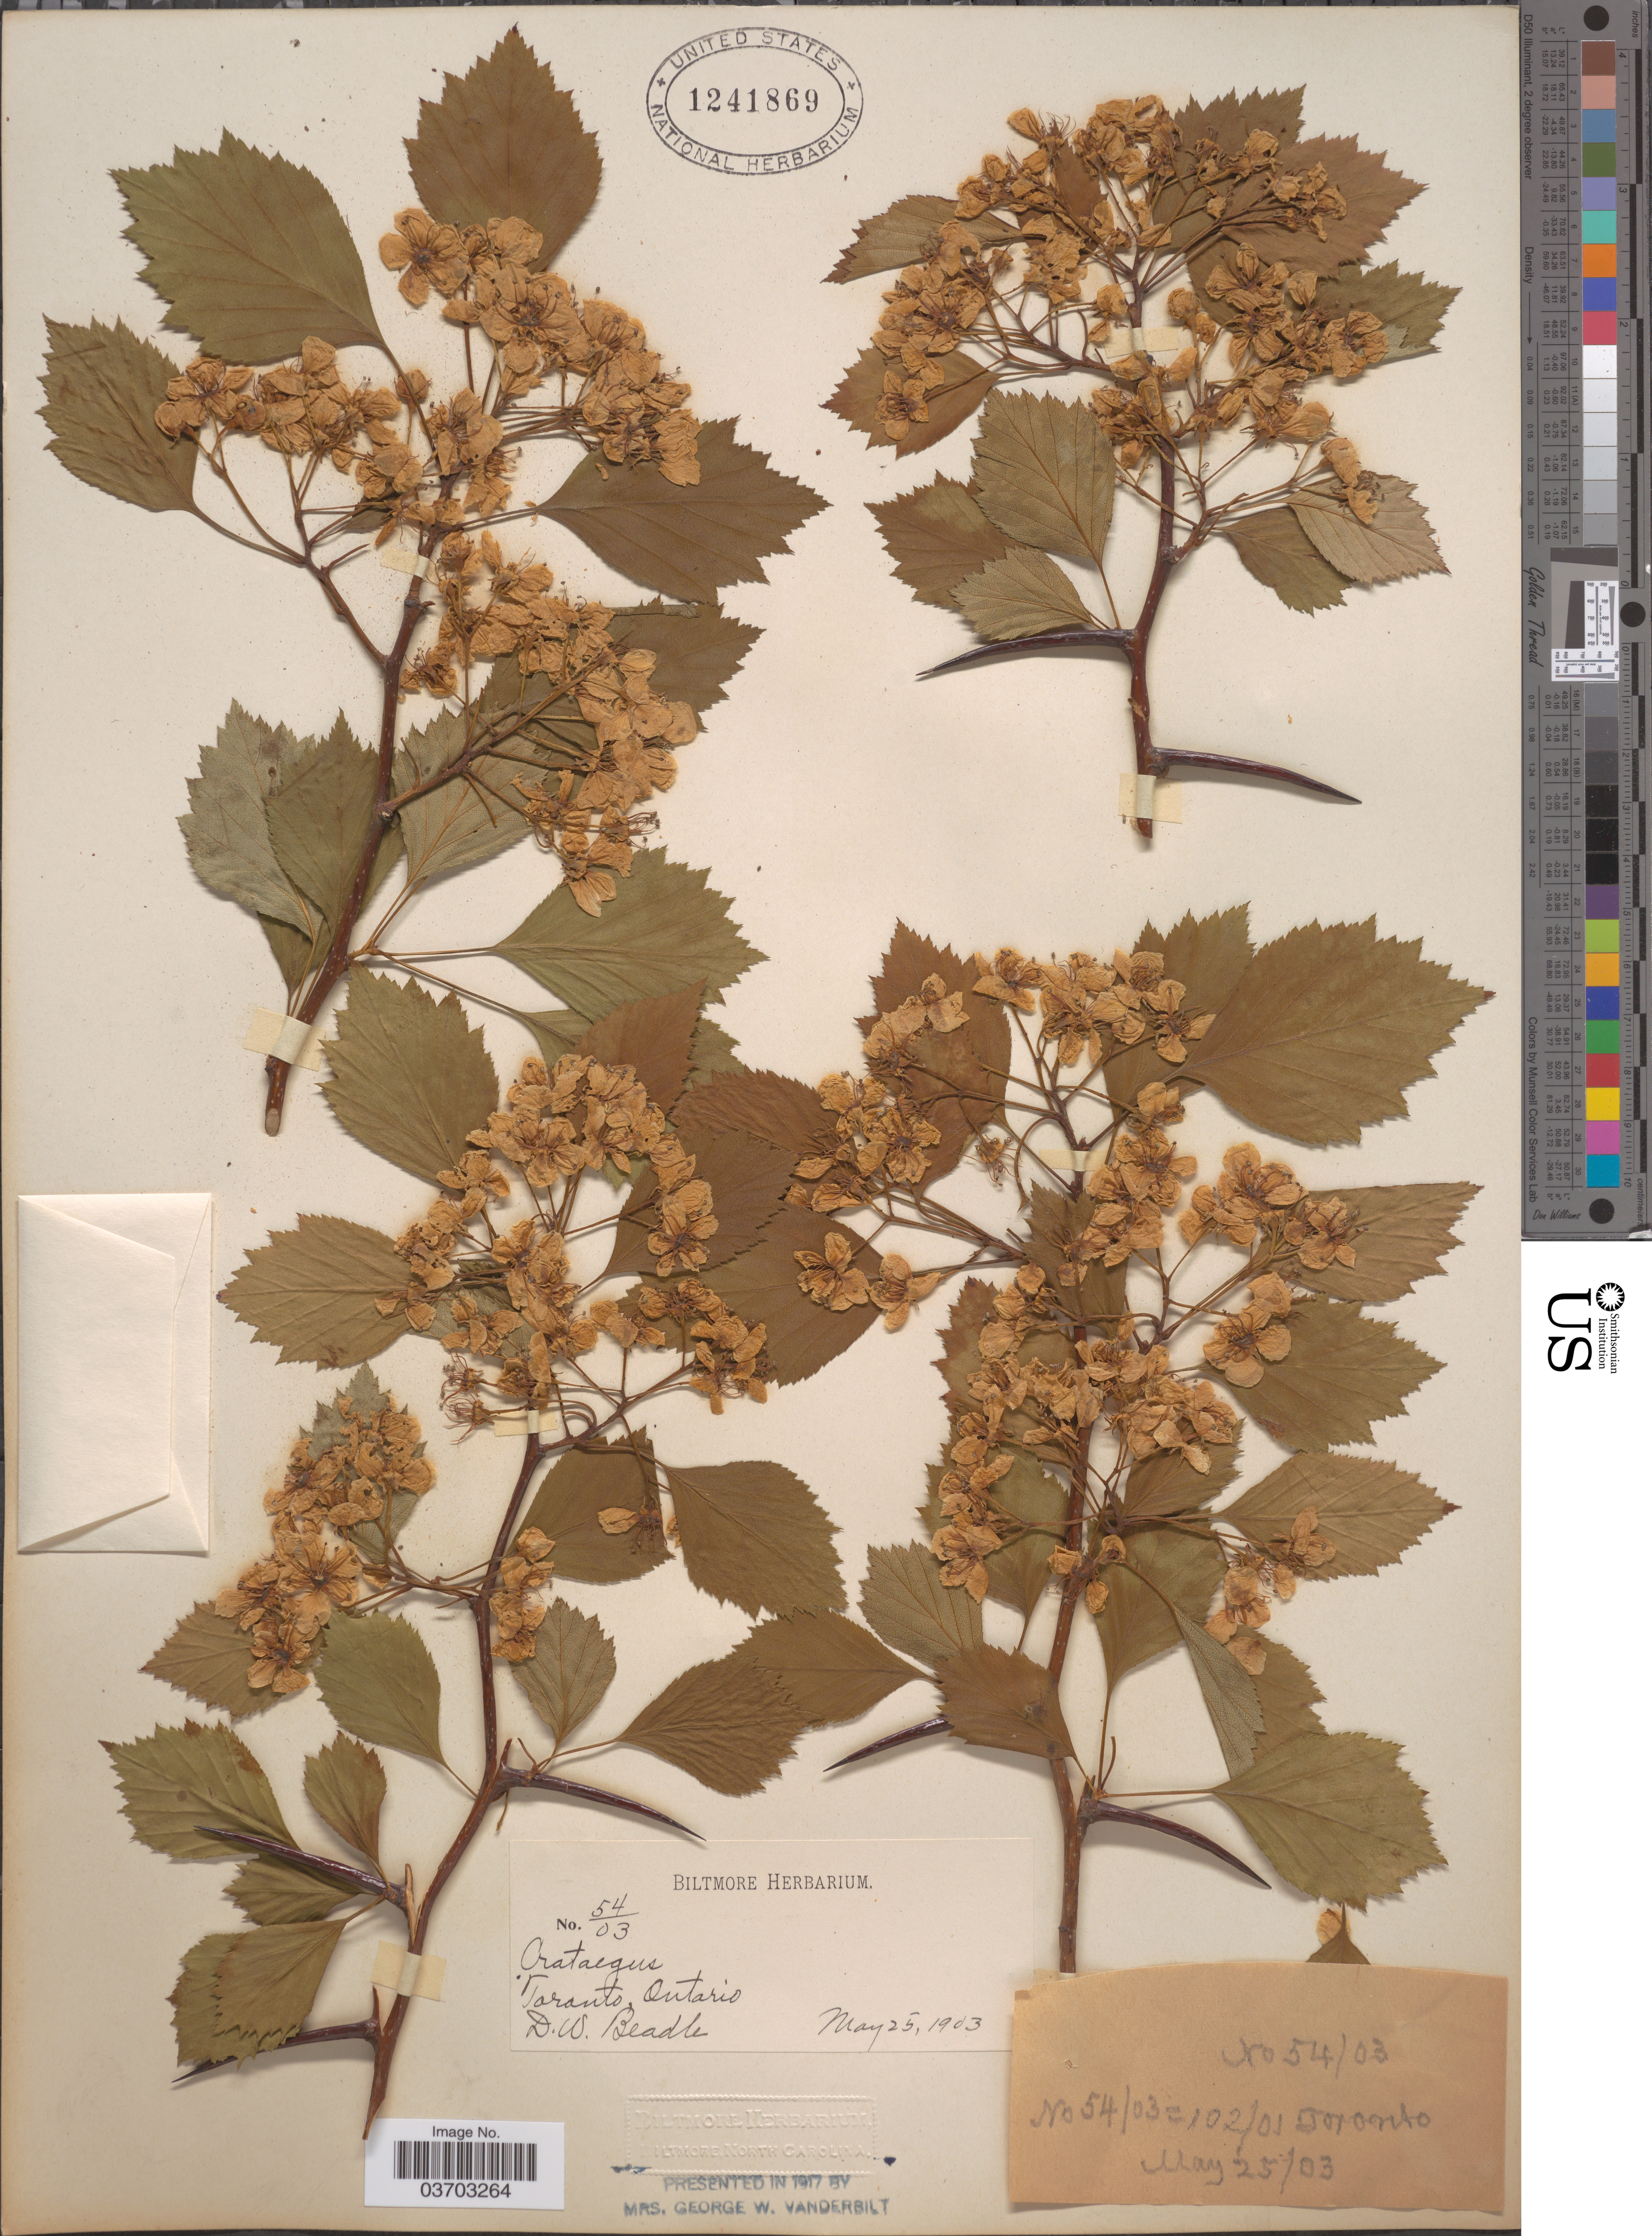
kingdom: Plantae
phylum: Tracheophyta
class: Magnoliopsida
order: Rosales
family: Rosaceae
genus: Crataegus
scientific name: Crataegus sp.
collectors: D. Beadle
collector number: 54/03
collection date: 1903-05-25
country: Canada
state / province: Ontario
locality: Toronto.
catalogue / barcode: US 1241869